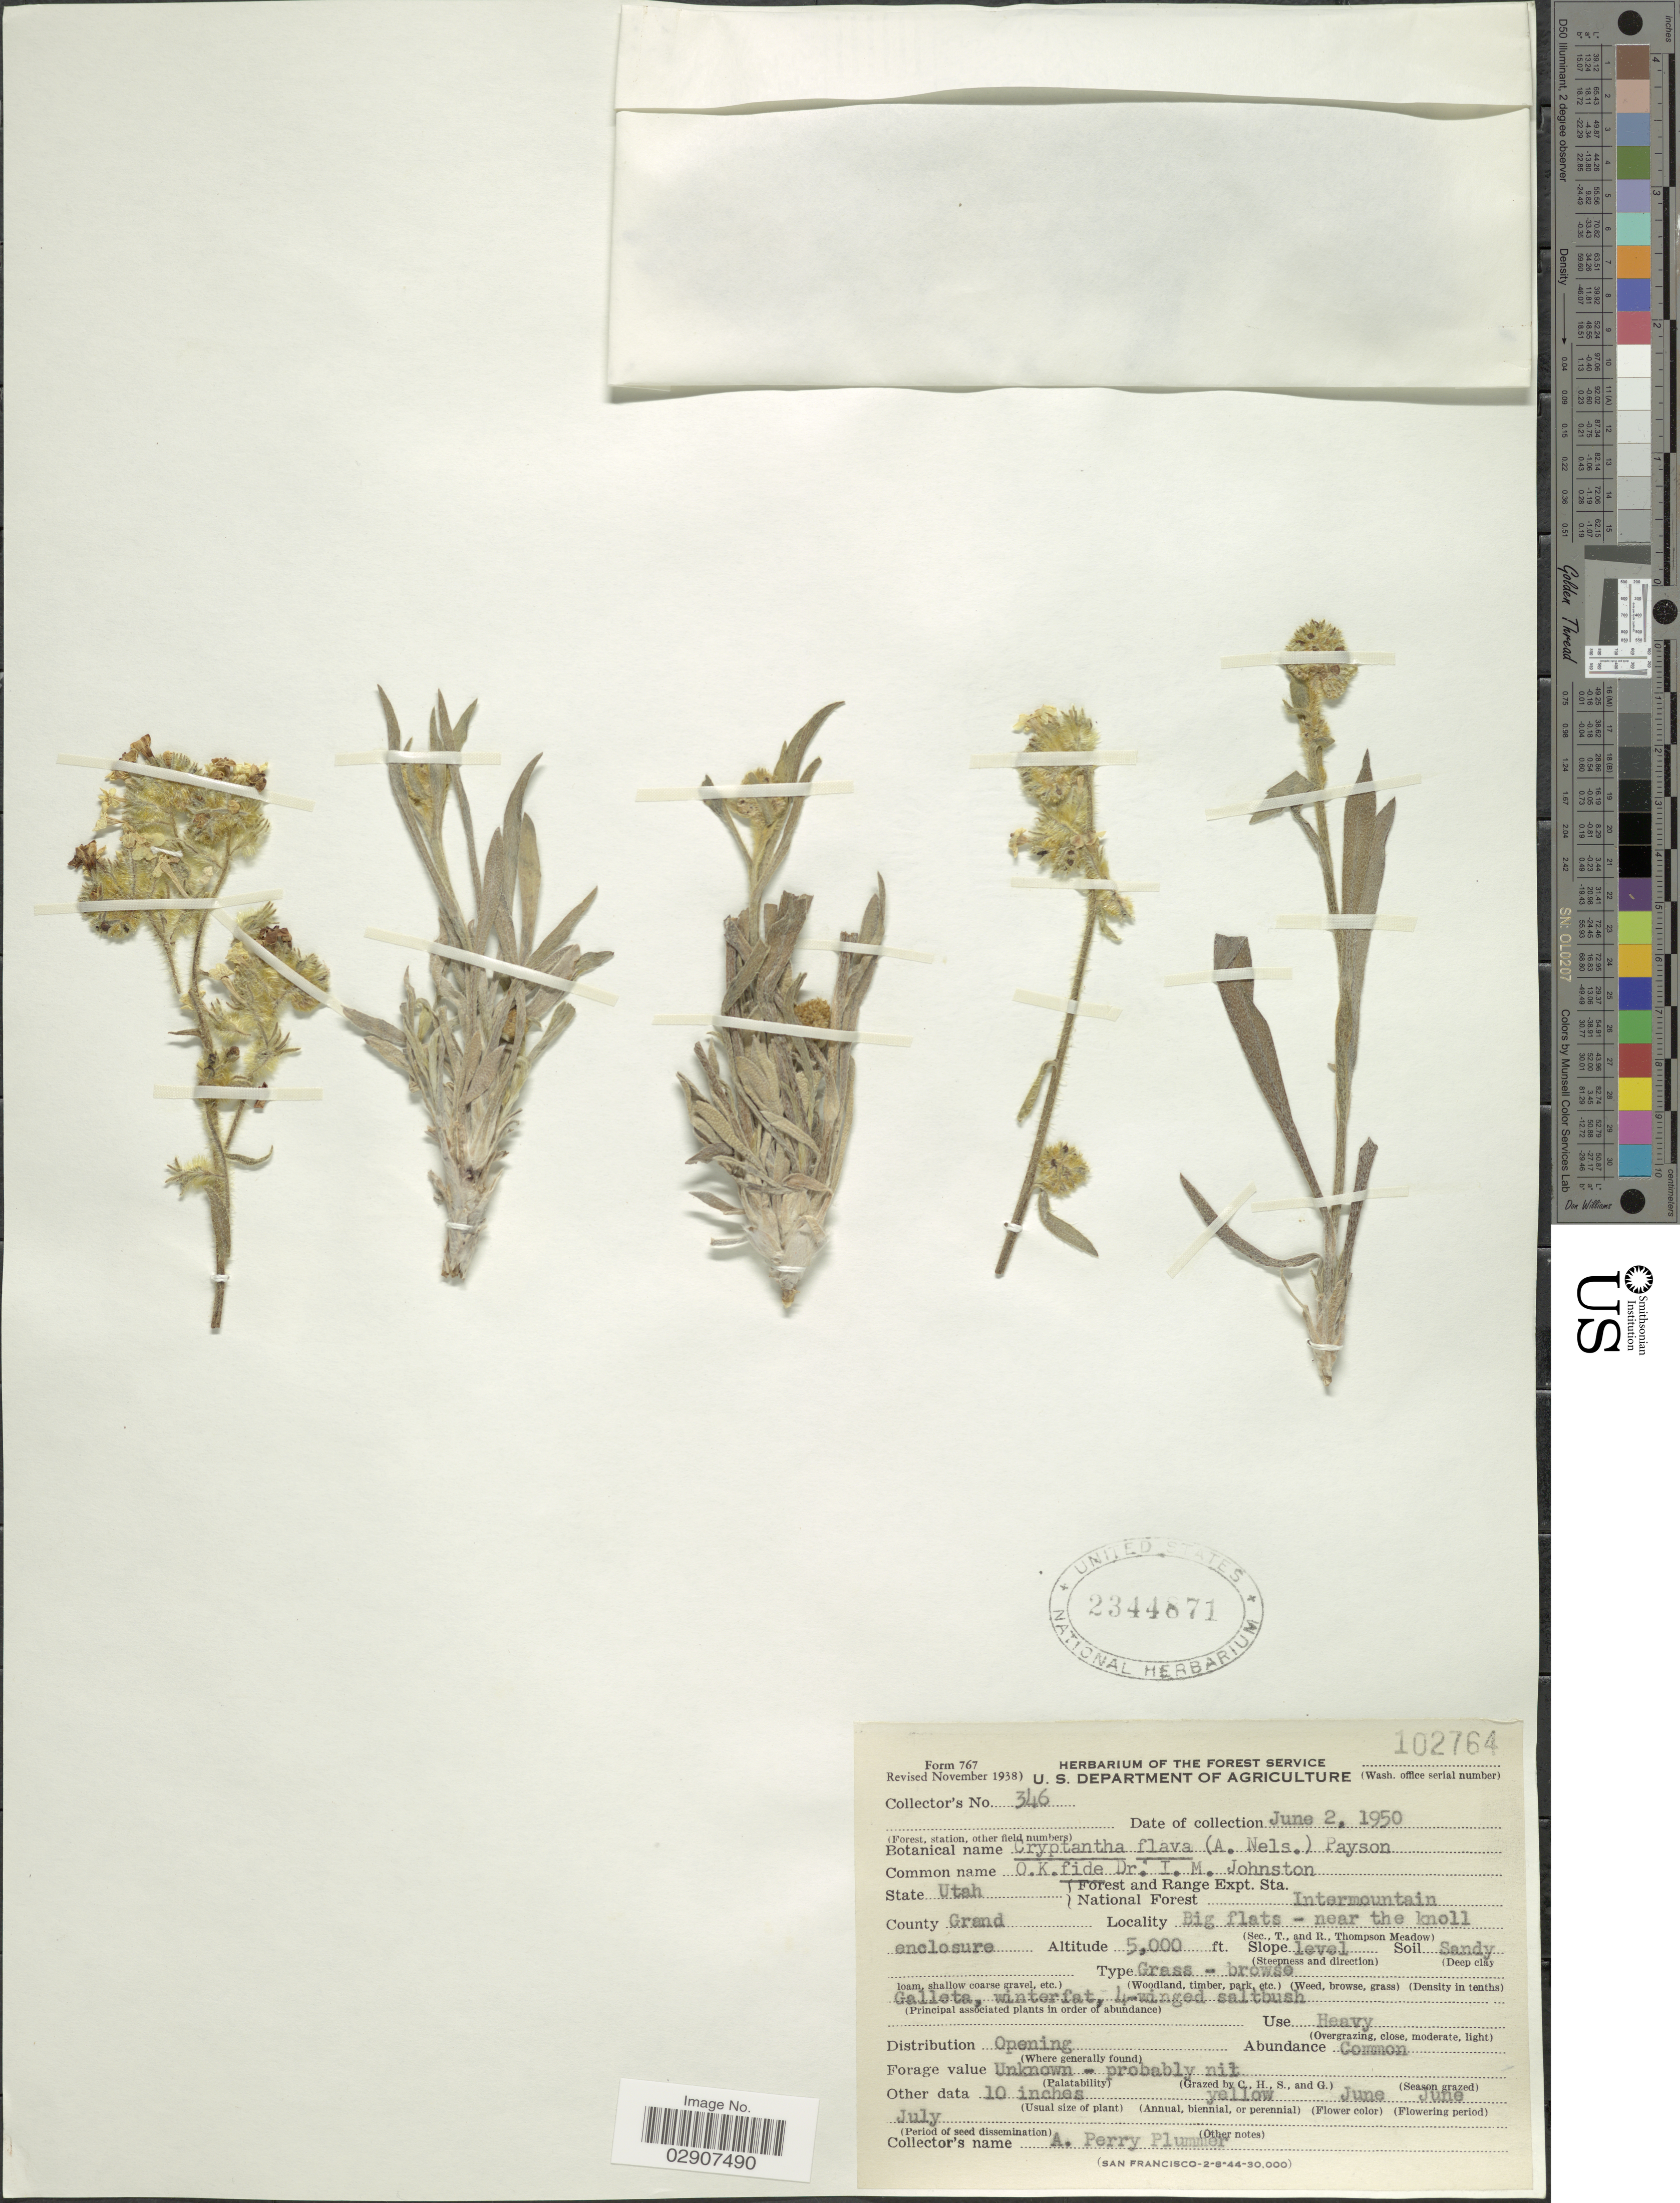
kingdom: Plantae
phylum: Tracheophyta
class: Magnoliopsida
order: Boraginales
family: Boraginaceae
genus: Cryptantha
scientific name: Cryptantha flava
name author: (A. Nelson) Payson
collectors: A. Plummer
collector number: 346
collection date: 1950-06-02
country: United States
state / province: Utah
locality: Intermountain, Big flats - near the knoll enclosure. County Grand.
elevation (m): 1524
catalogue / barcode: US 2344871